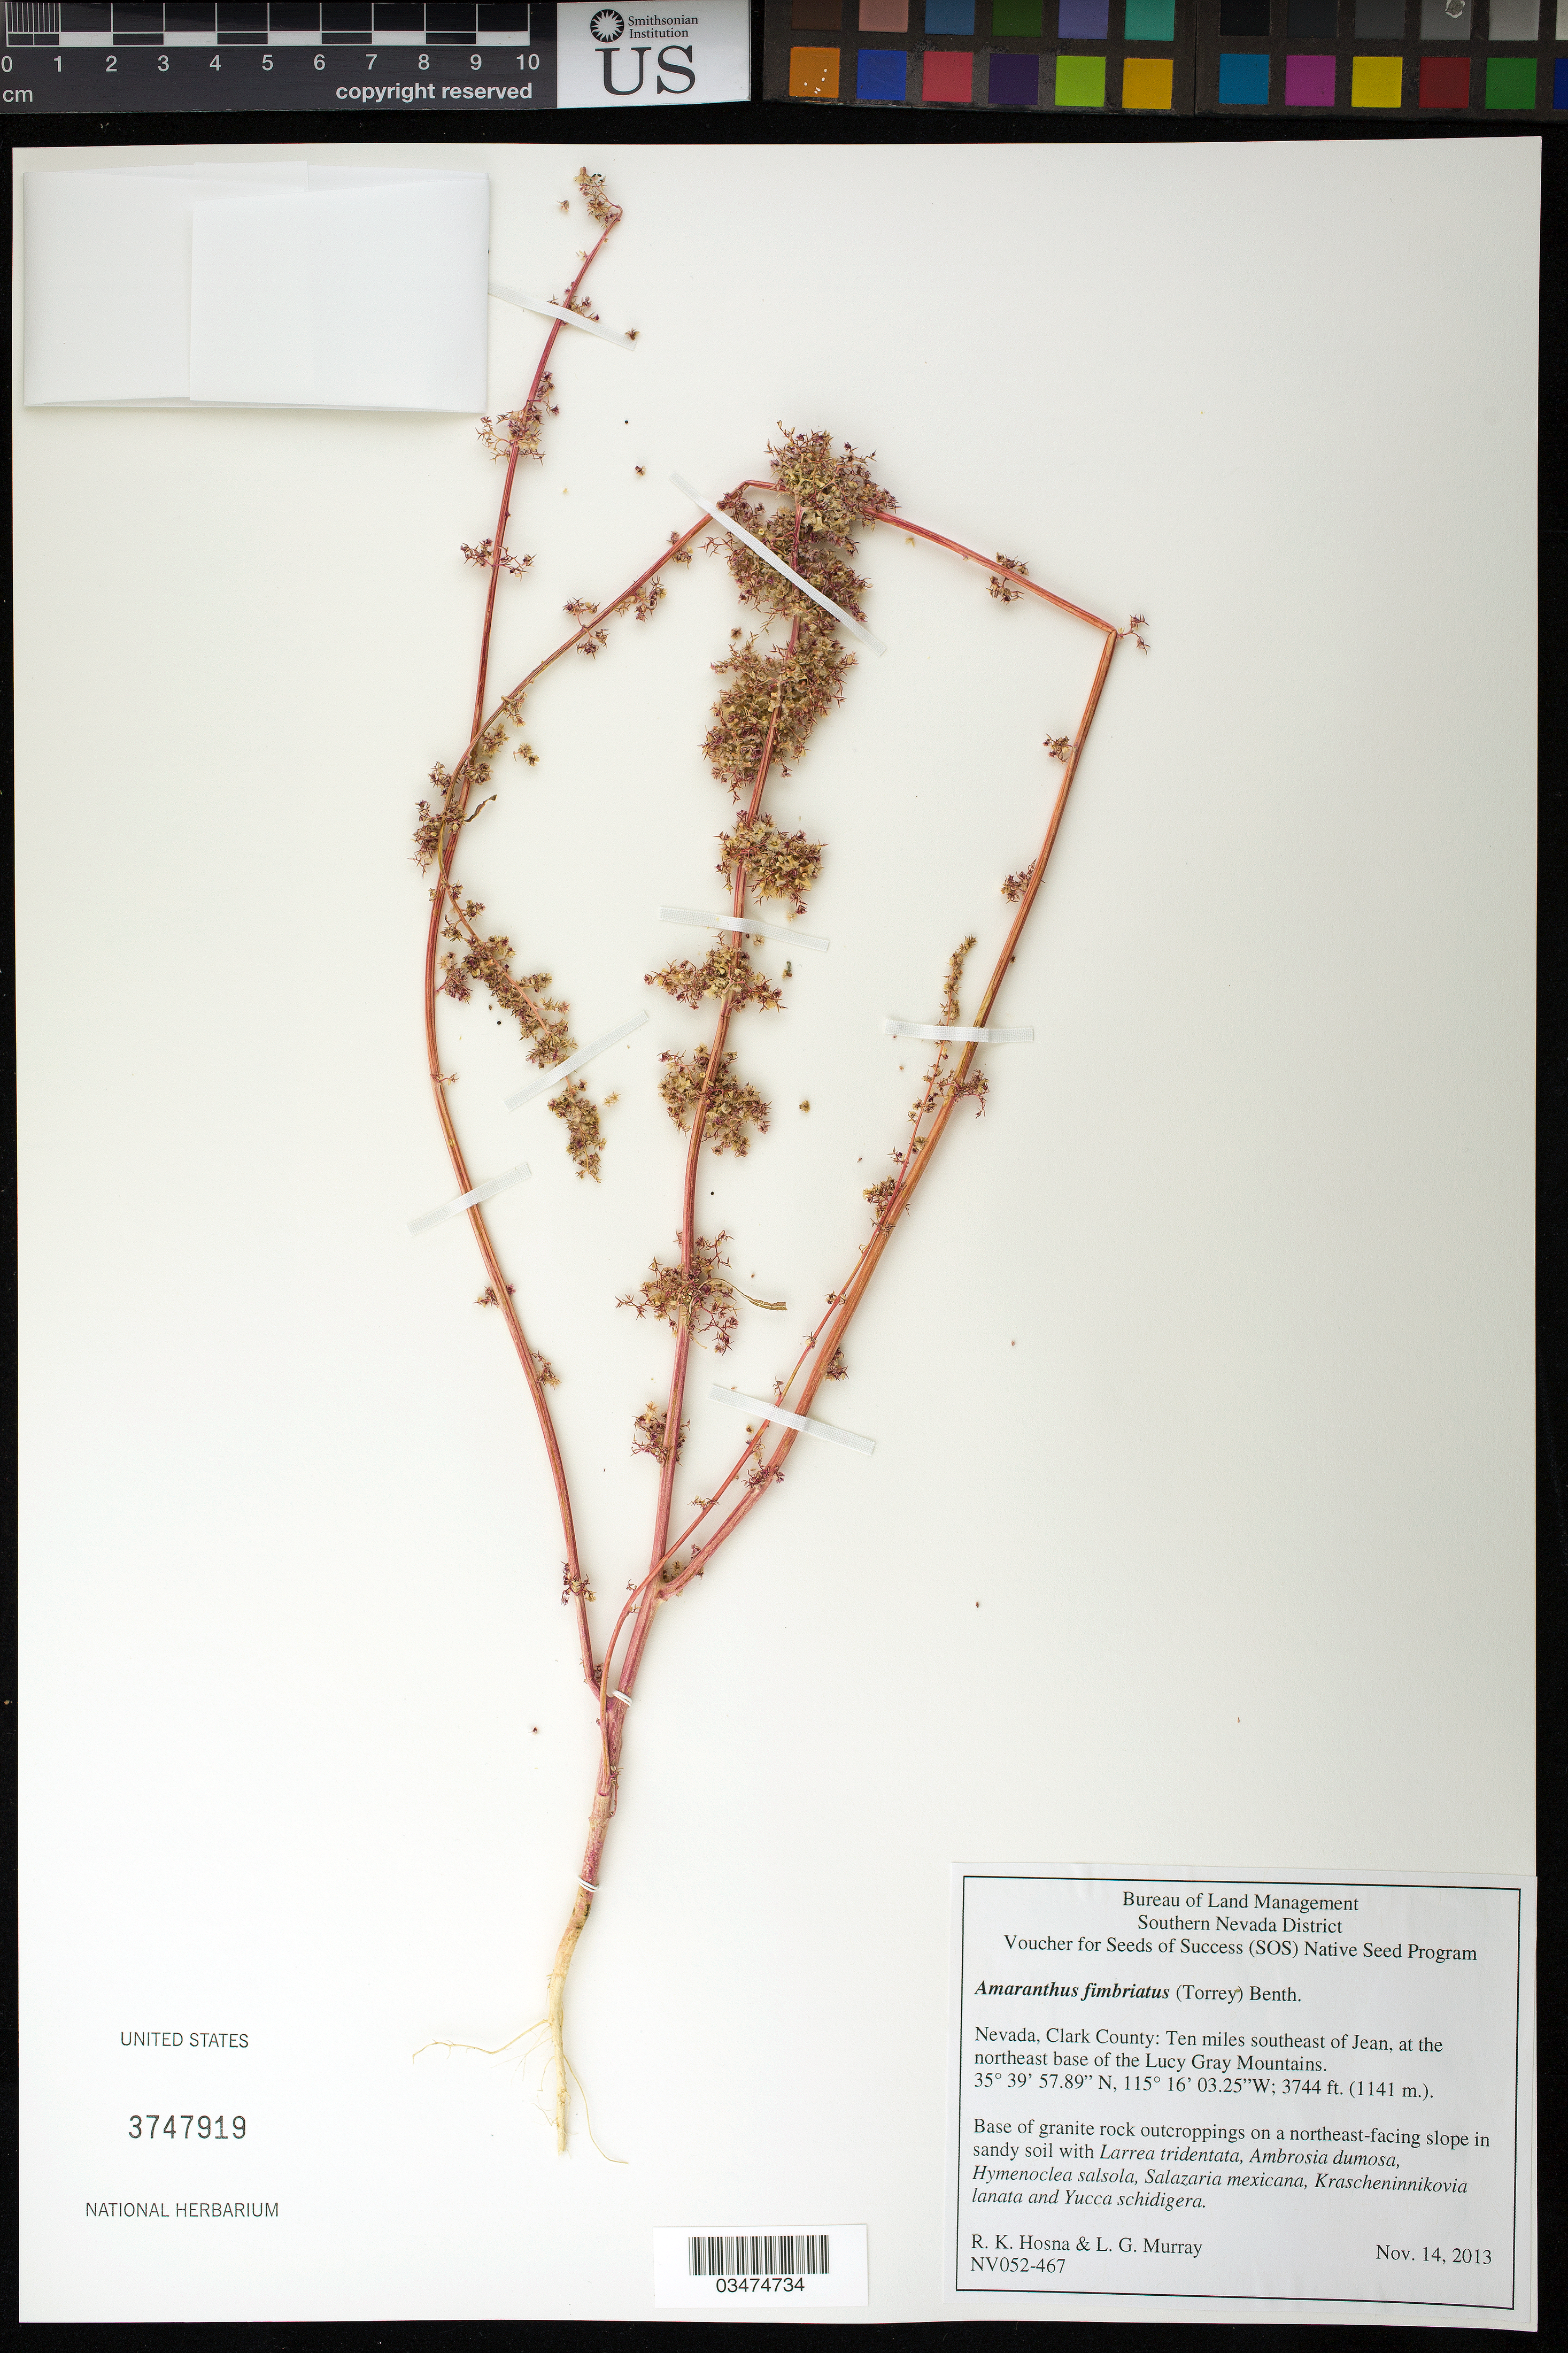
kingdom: Plantae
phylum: Tracheophyta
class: Magnoliopsida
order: Caryophyllales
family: Amaranthaceae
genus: Amaranthus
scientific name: Amaranthus fimbriatus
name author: (Torr.) Benth. ex S. Watson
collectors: R. Hosna & L. Murray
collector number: NV052-467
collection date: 2013-11-14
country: United States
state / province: Nevada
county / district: Clark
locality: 10 mi. SE of Jean, at the NE base of the Lucy Gray Mts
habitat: Granite rock outcroppings in sandy soil.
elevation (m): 1141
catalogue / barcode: US 3747919